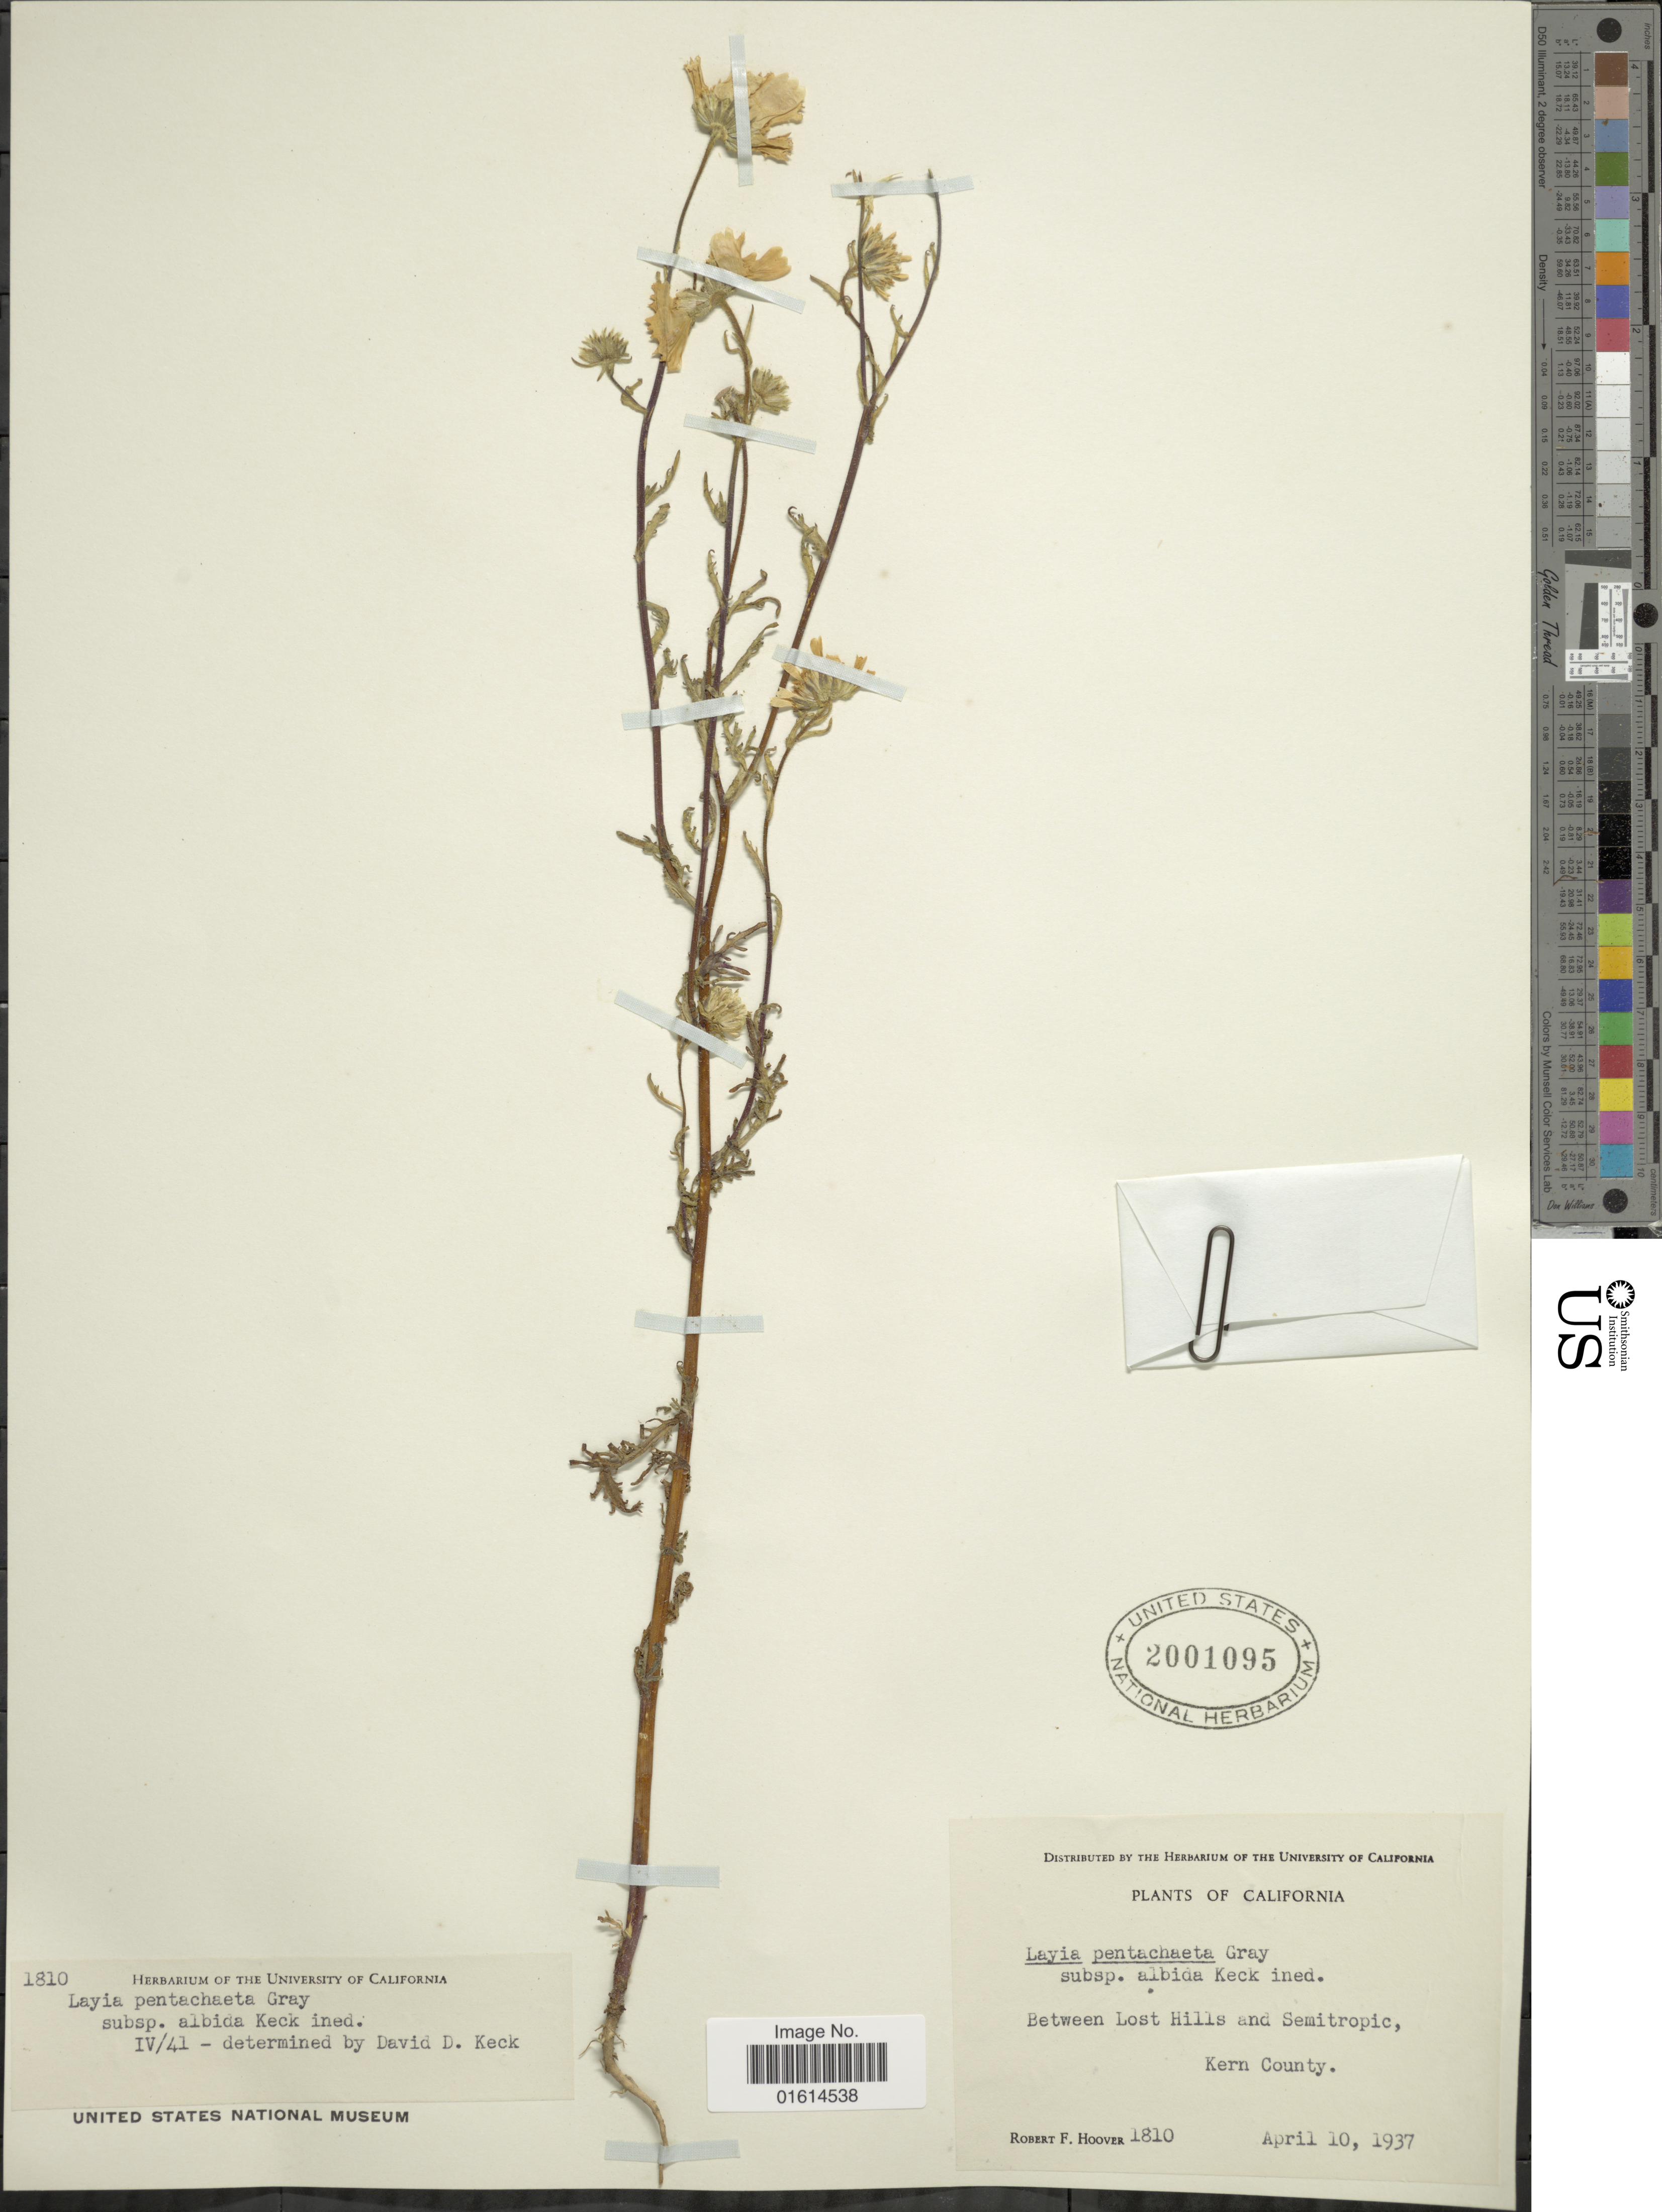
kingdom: Plantae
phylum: Tracheophyta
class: Magnoliopsida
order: Asterales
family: Asteraceae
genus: Layia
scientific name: Layia pentachaeta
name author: A. Gray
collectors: R. F. Hoover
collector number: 1810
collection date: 1937-04-10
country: United States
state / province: California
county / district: Kern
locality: Between Lost Hills and Semitropic, Kern County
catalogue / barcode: US 2001095